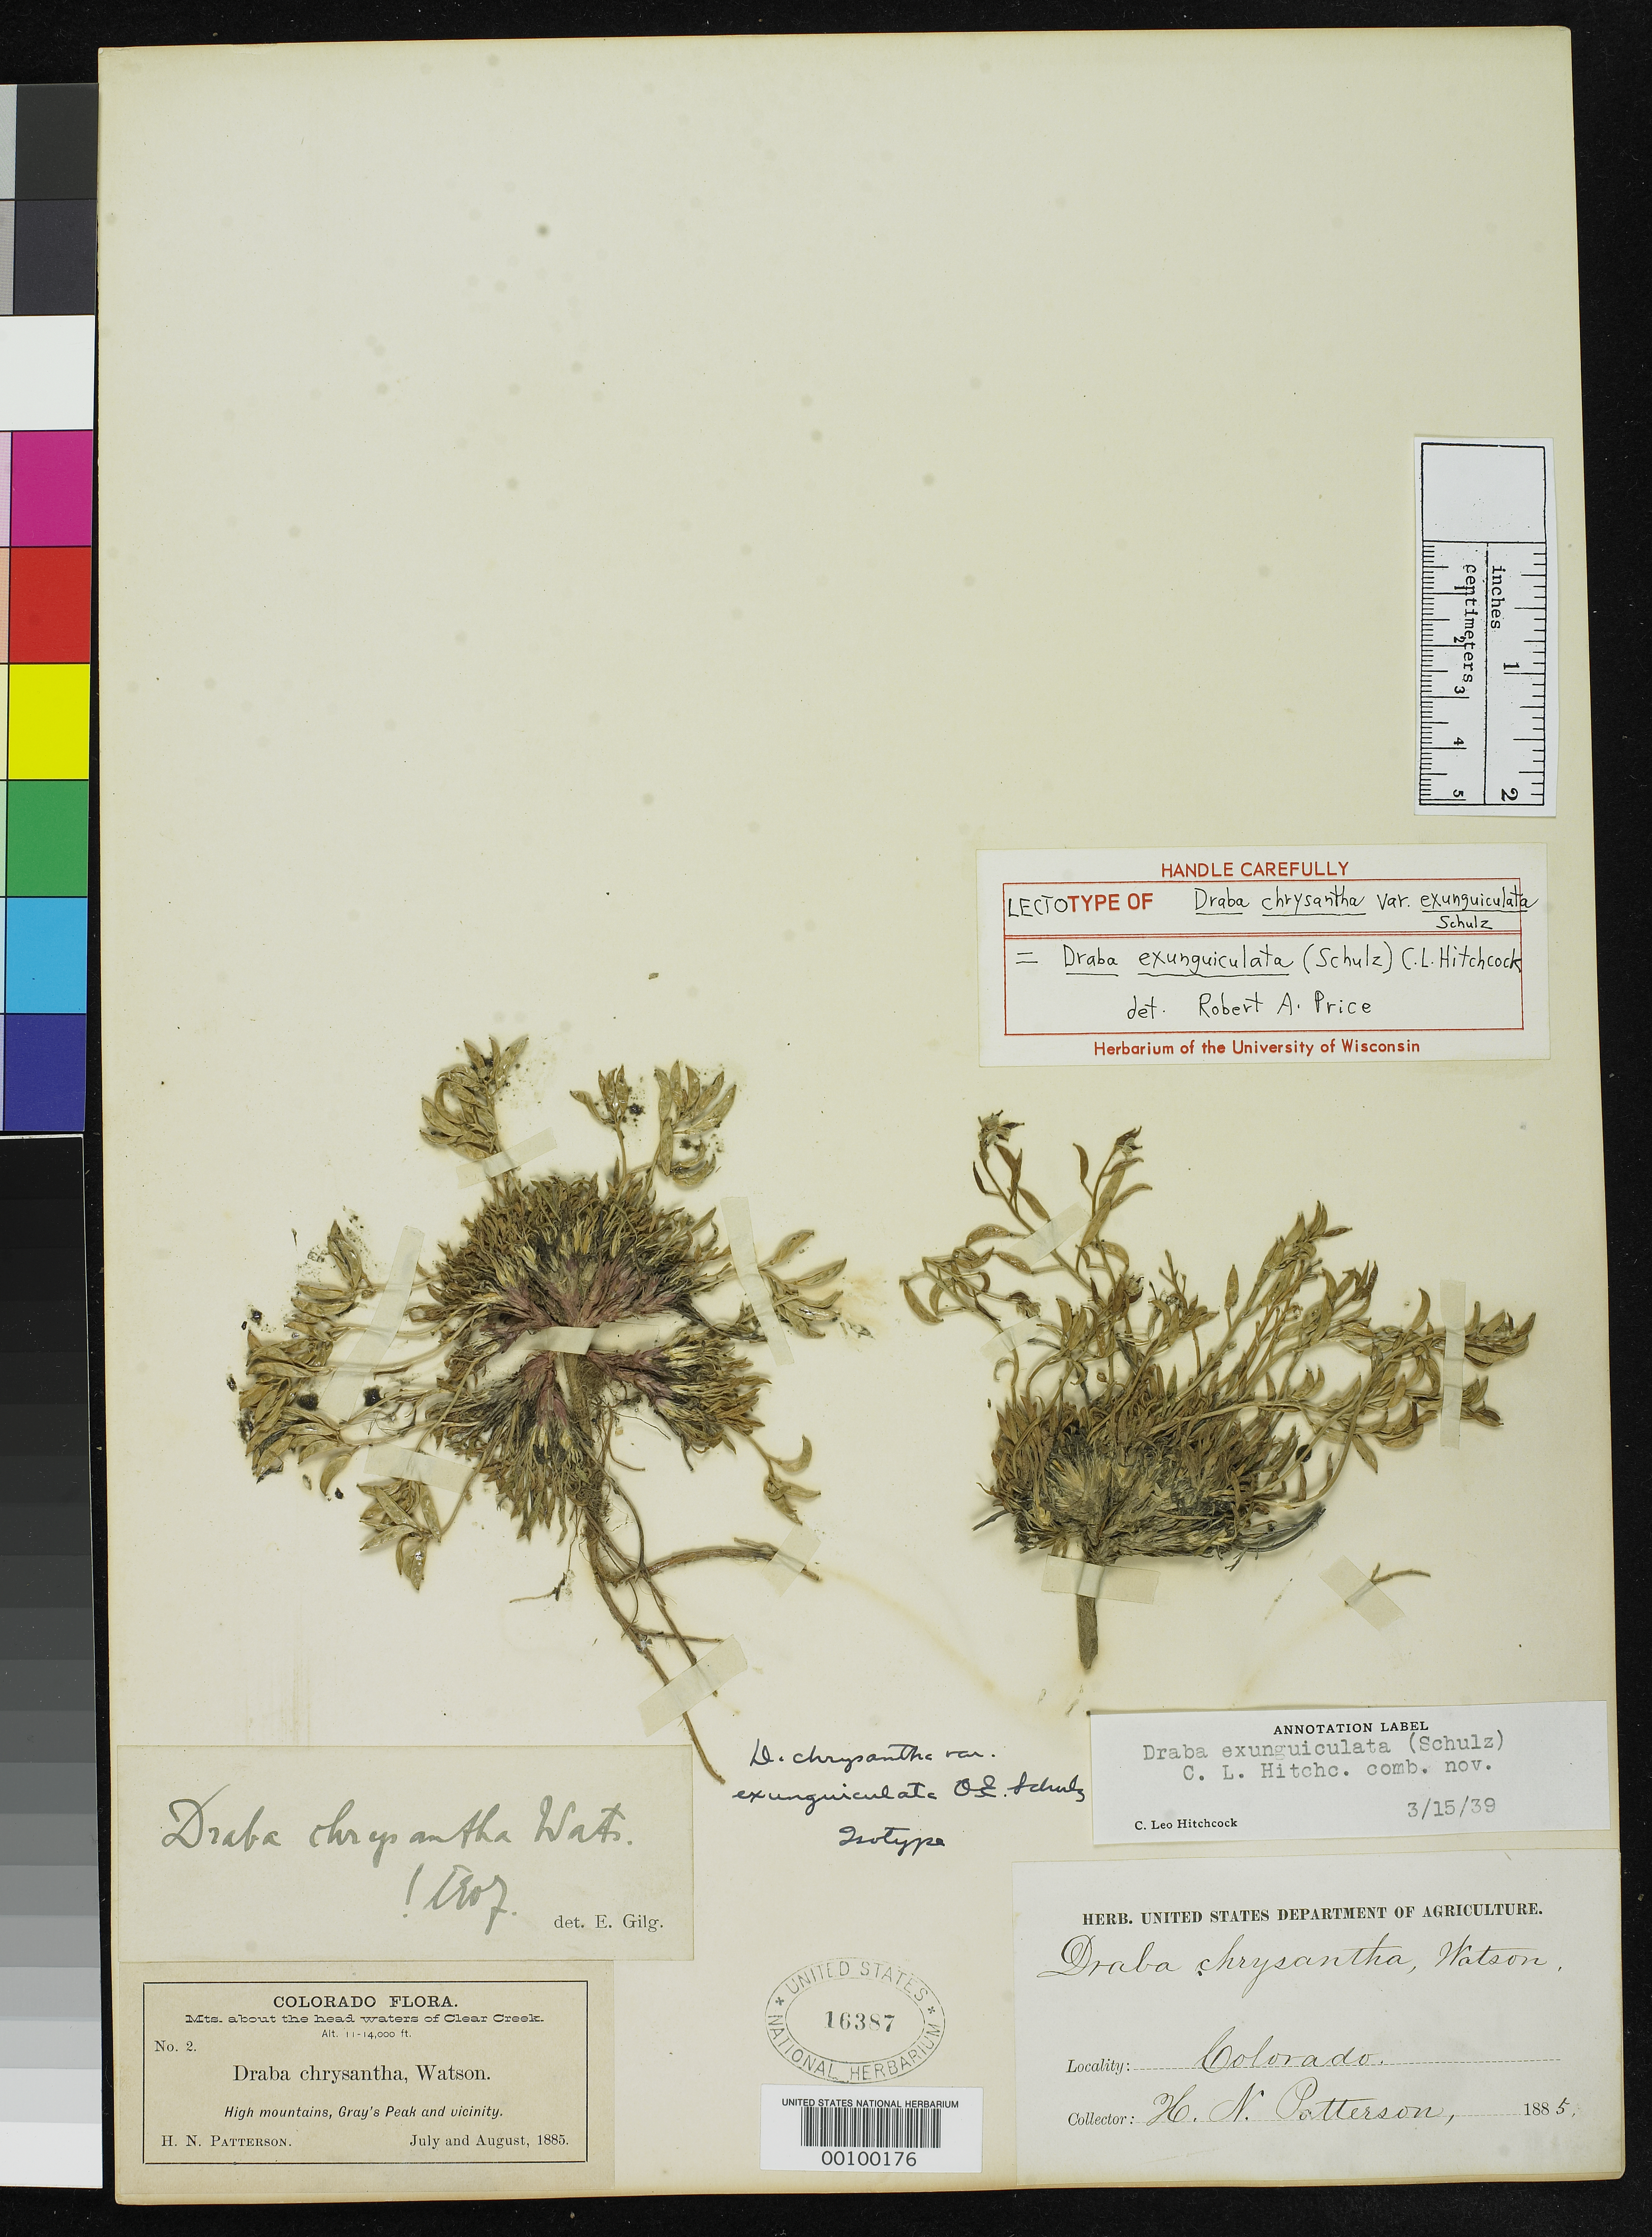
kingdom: Plantae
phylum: Tracheophyta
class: Magnoliopsida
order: Brassicales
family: Brassicaceae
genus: Draba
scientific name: Draba chrysantha var. exunguiculata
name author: O.E. Schulz in Engl.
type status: Lectotype; Isosyntype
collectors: H. N. Patterson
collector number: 2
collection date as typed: July and August, 1885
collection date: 1885-07,1885-08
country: United States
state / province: Colorado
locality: Mts. about the head waters of Clear Creek. High mountains, Gray's Peak & vicinity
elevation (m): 1219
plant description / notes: Specimen annotated as lectotype by Robert A. Price (undated), as isolectotype by I.A. Al-Shehbaz (2007).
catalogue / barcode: US 16387